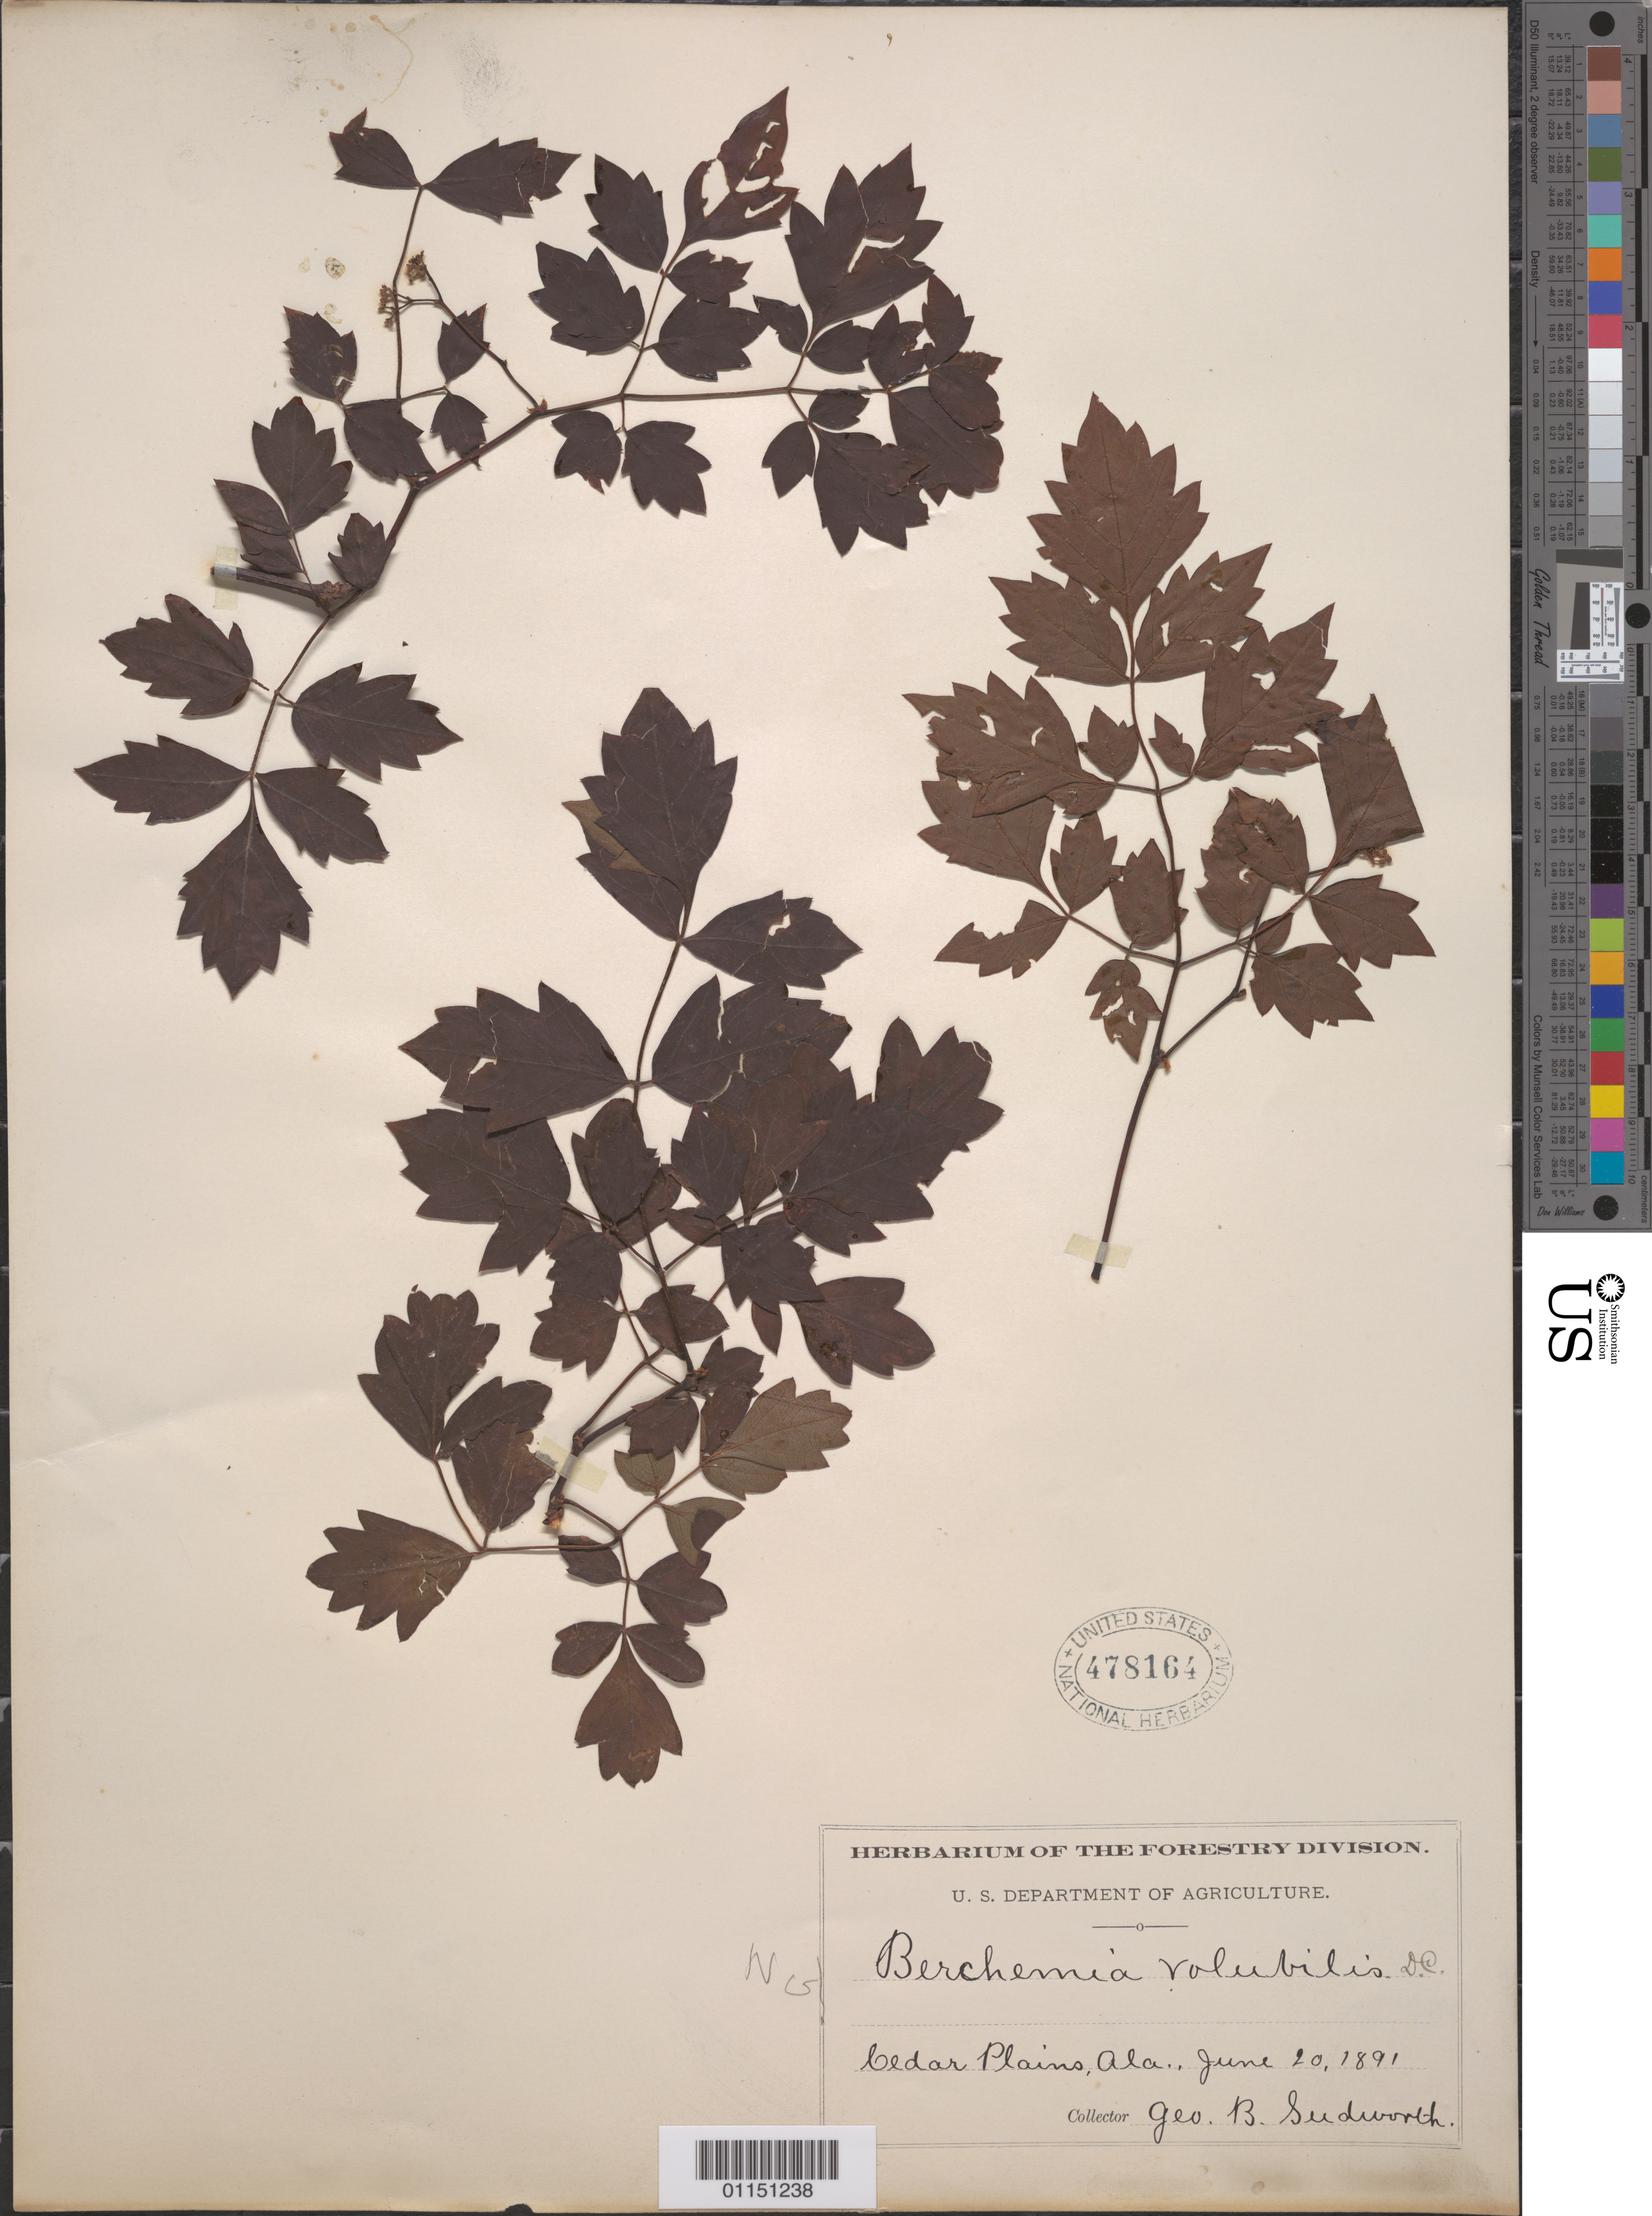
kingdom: Plantae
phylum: Tracheophyta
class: Magnoliopsida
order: Vitales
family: Vitaceae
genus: Vitis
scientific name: Vitis orientalis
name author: Boiss.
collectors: G. B. Sudworth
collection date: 1891-06-20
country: United States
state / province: Alabama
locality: Cedar Plains.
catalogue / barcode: US 478164